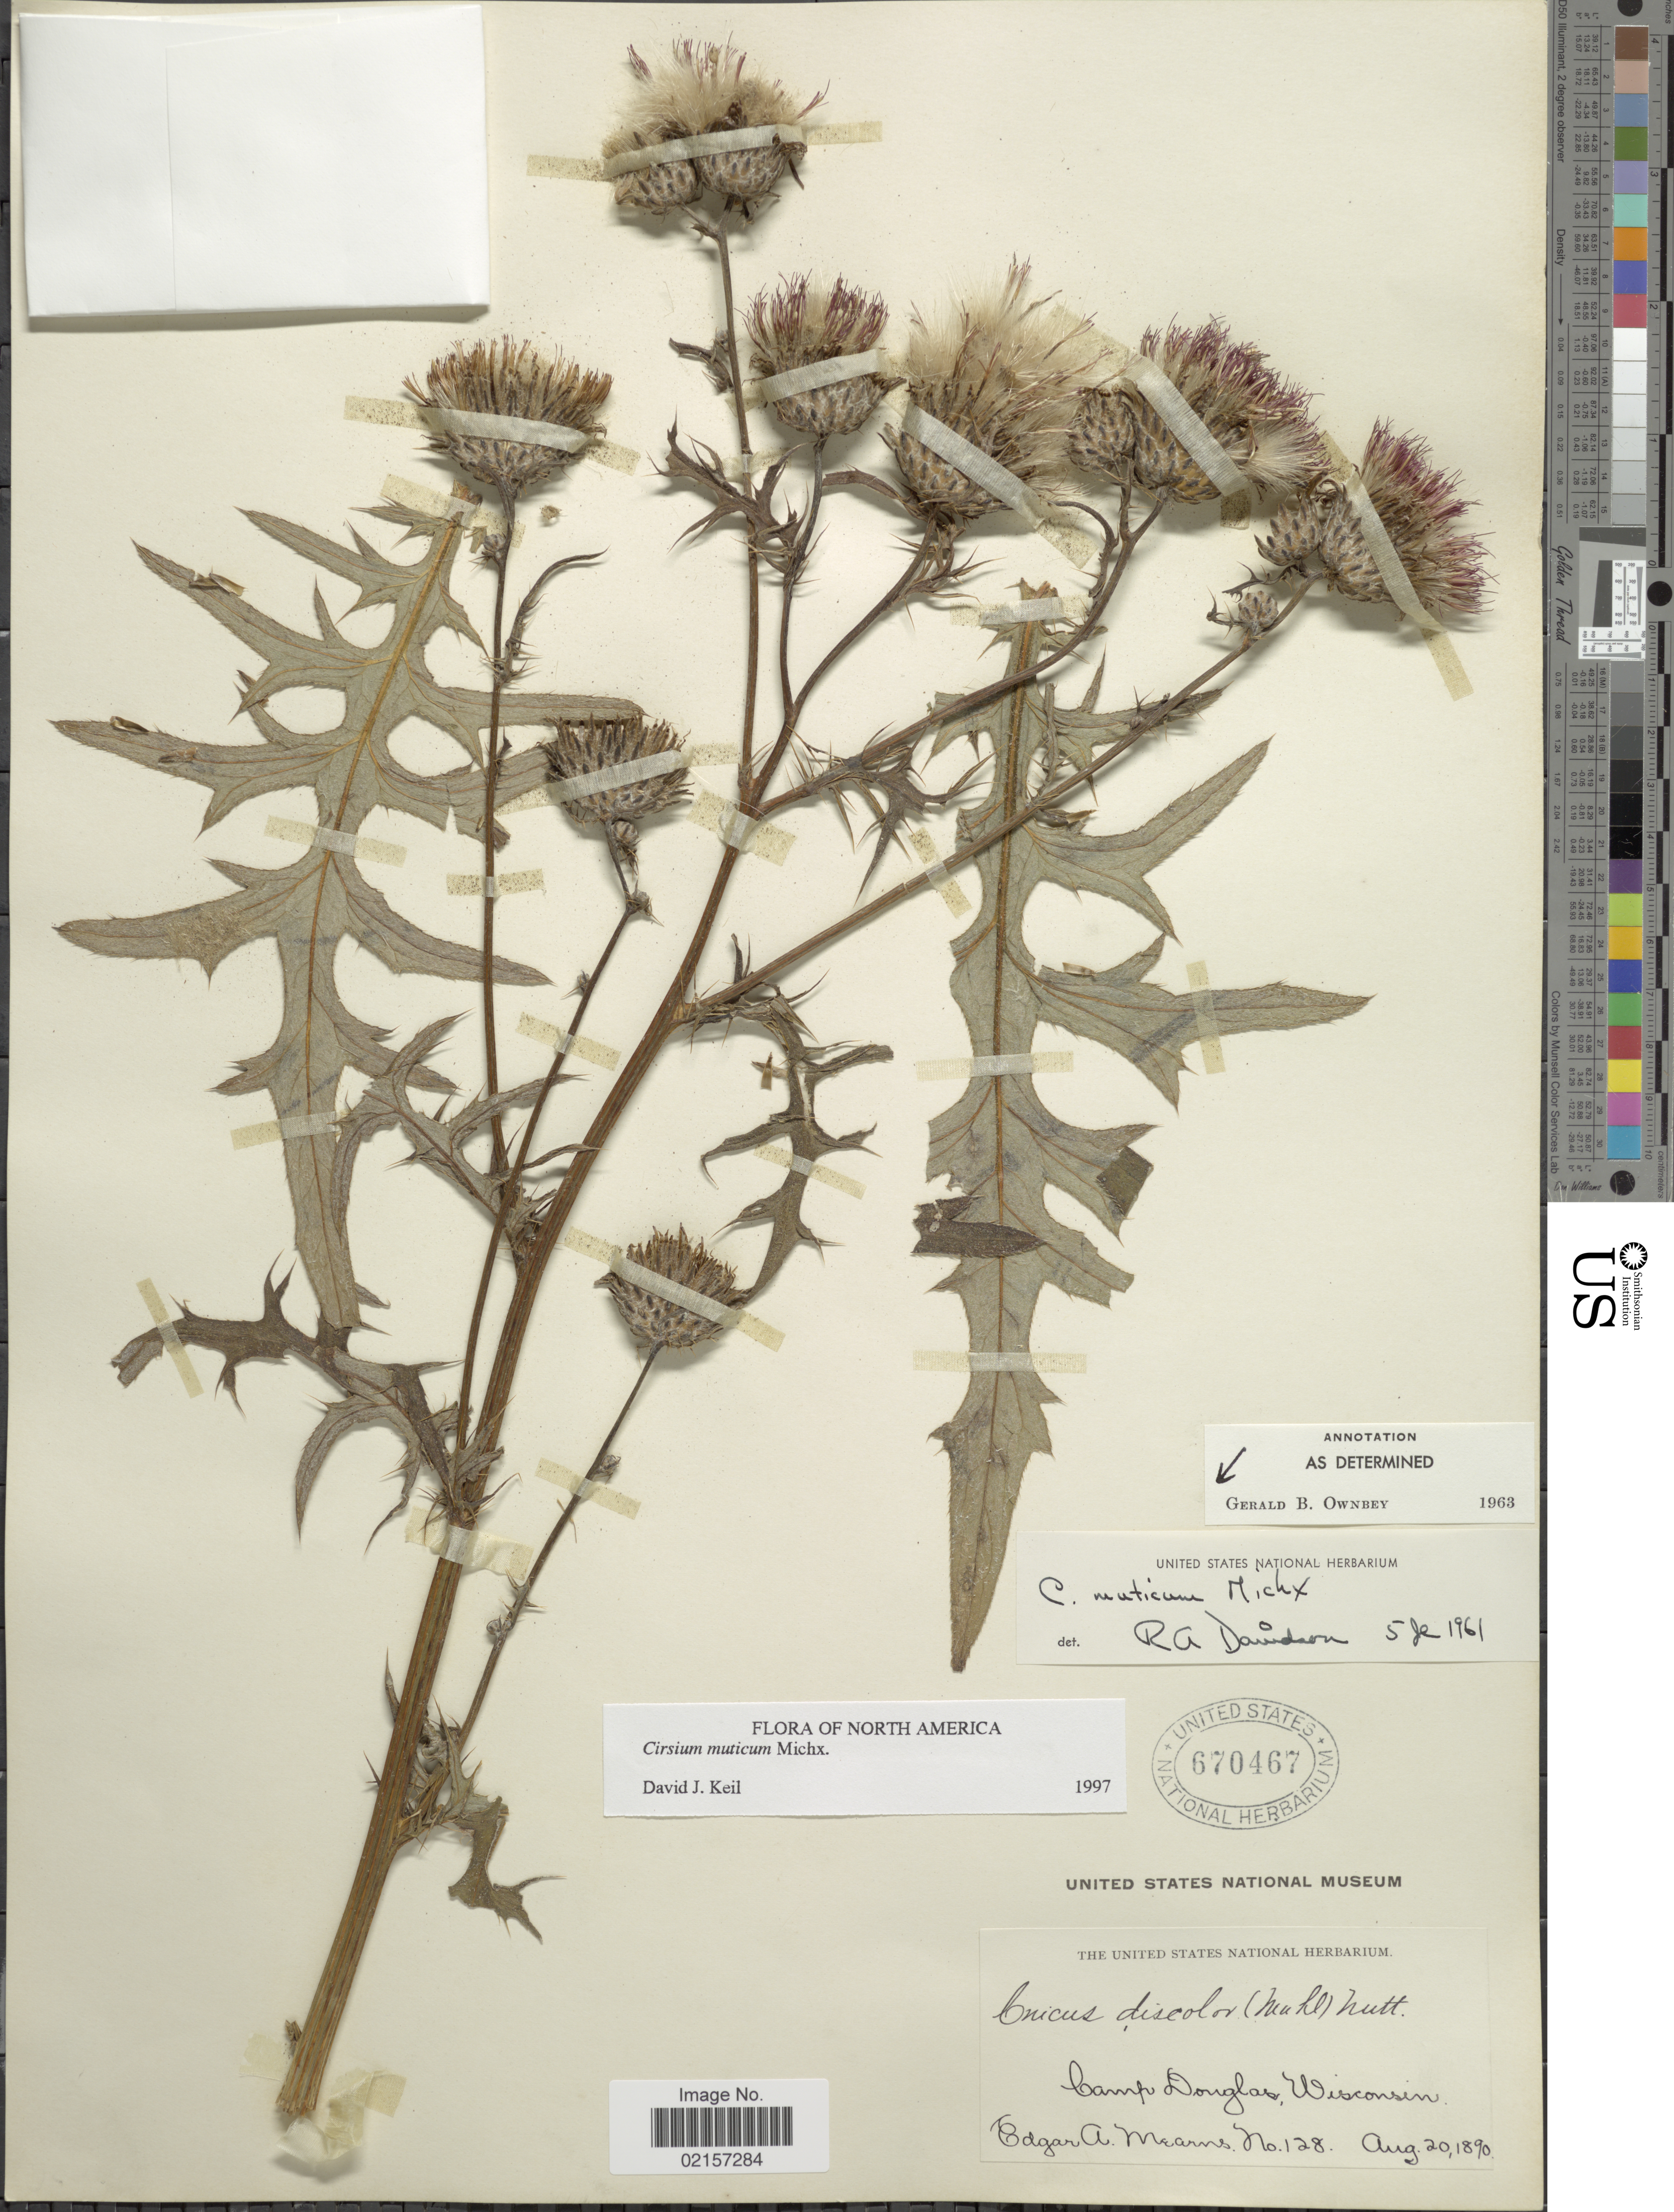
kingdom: Plantae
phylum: Tracheophyta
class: Magnoliopsida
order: Asterales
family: Asteraceae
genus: Cirsium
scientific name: Cirsium muticum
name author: Michx.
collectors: E. A. Mearns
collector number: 128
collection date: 1890-08-20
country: United States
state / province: Wisconsin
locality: Camp Douglas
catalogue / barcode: US 670467